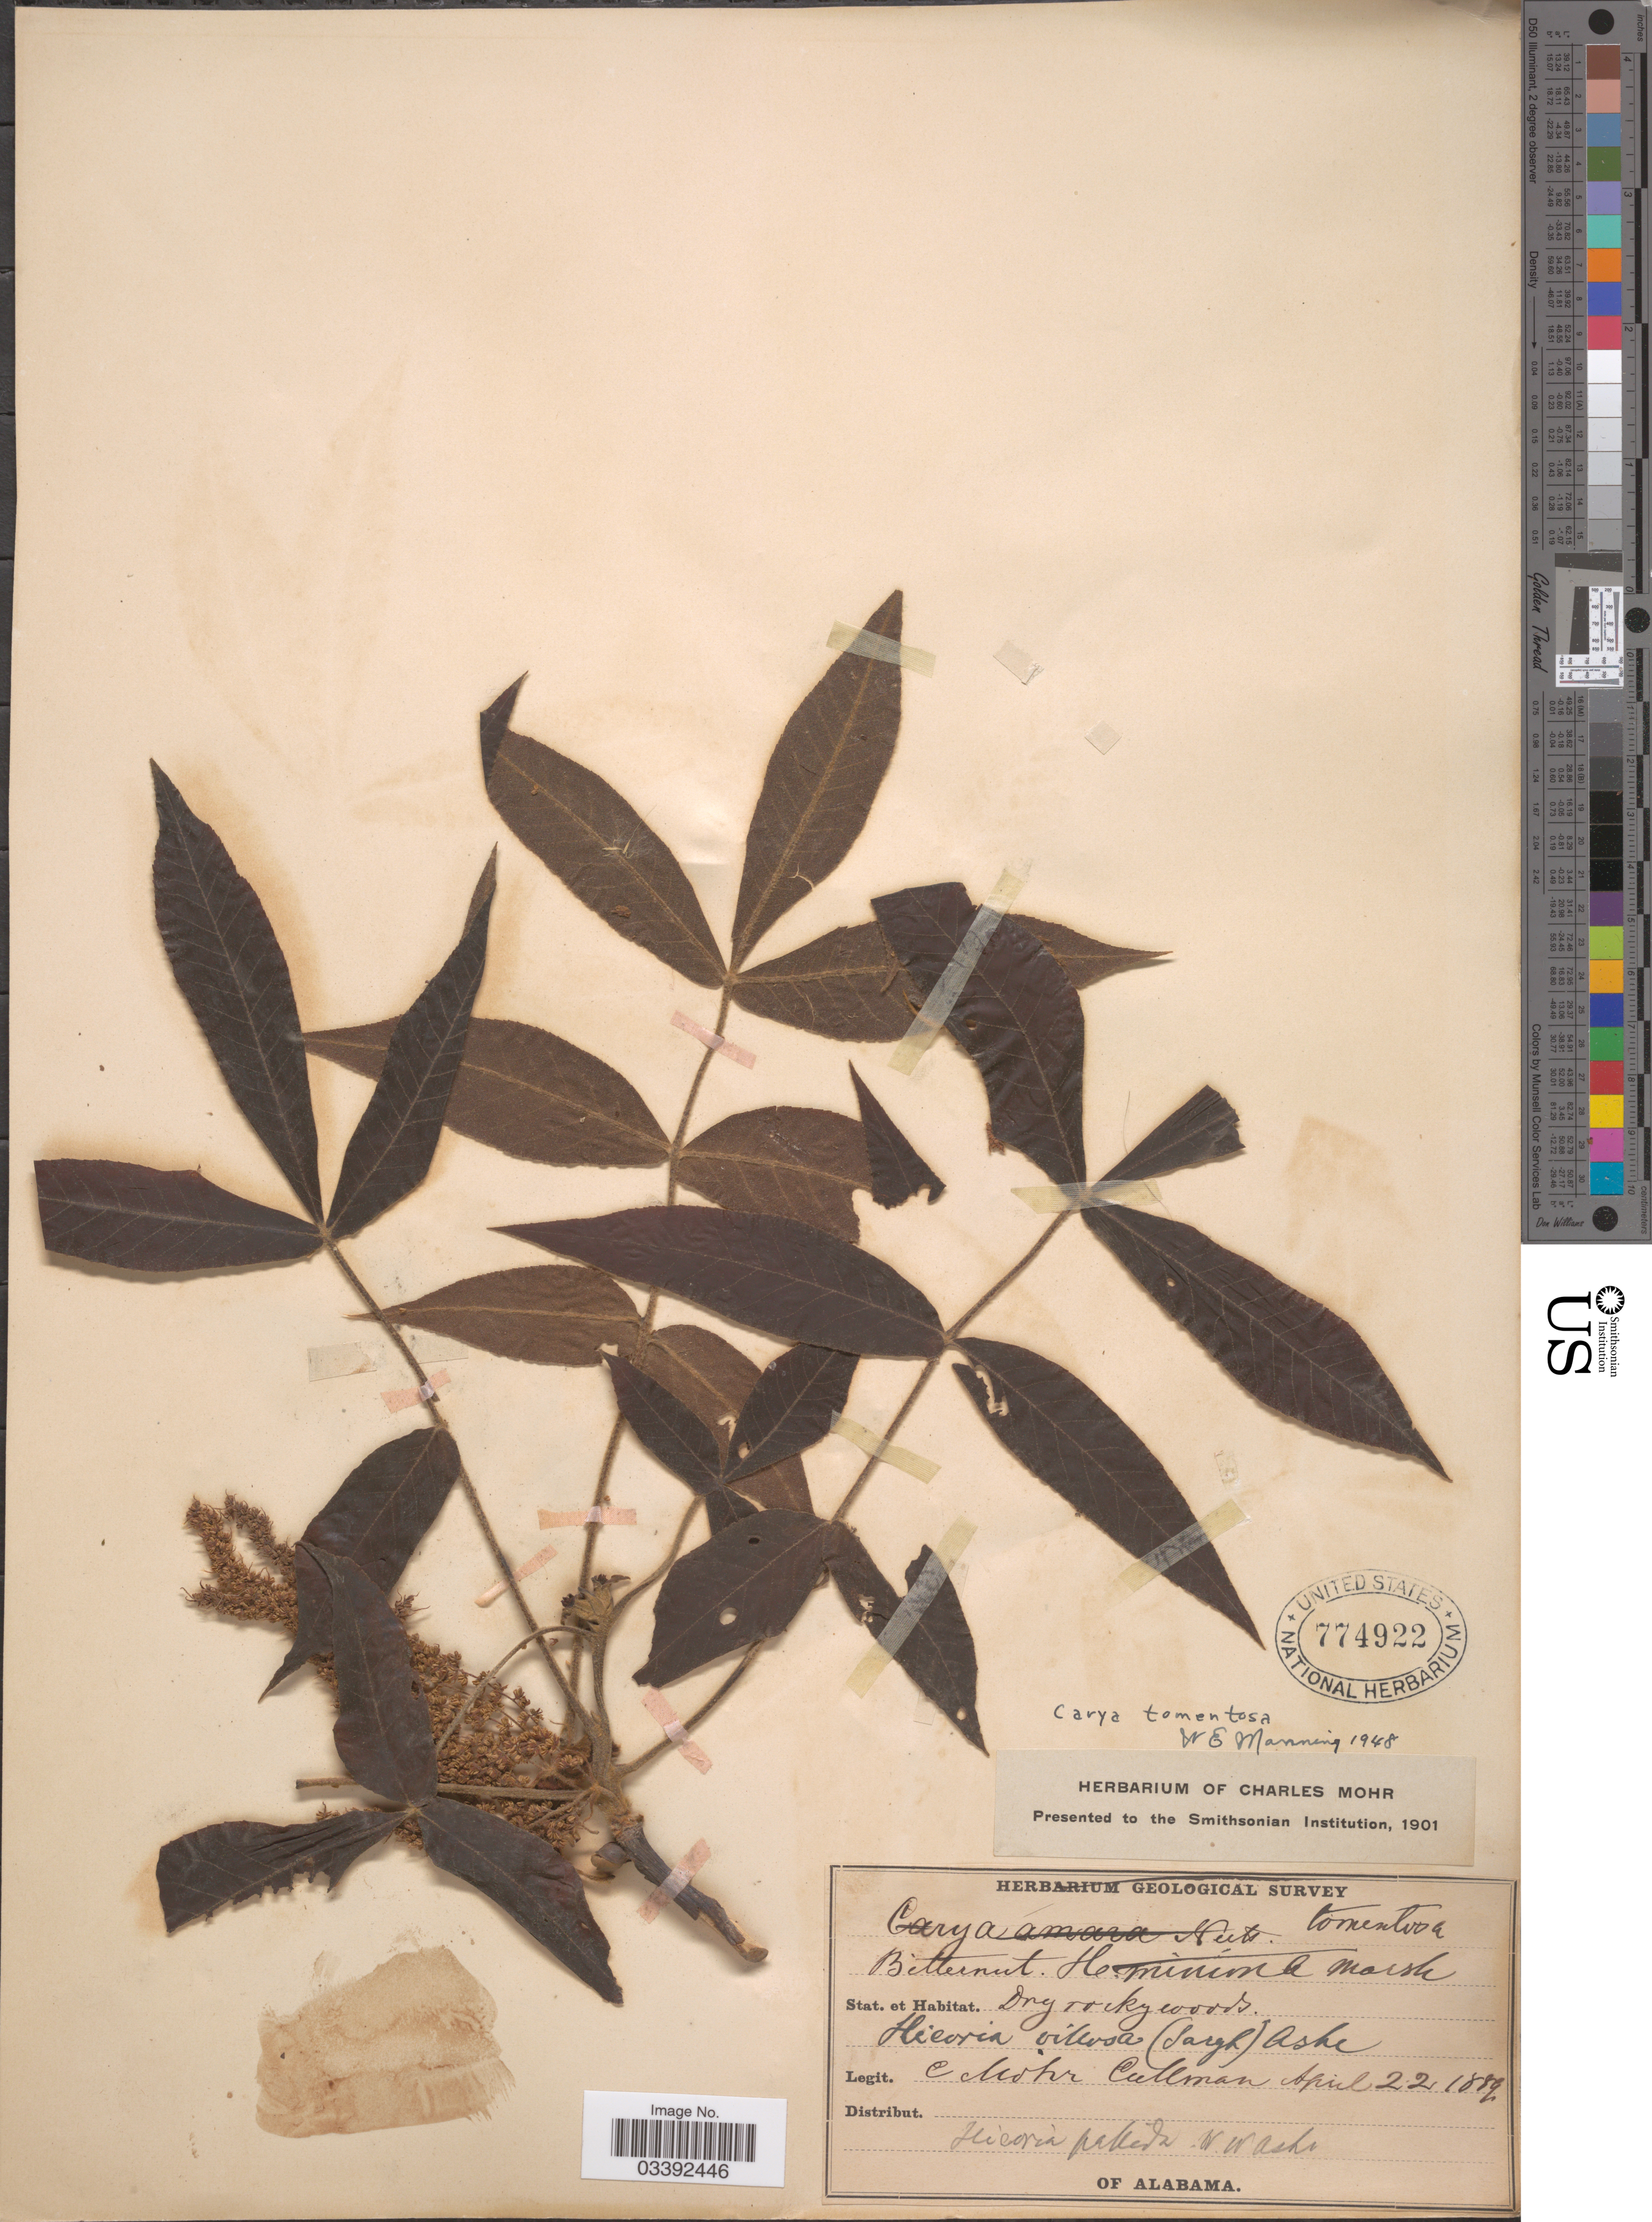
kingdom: Plantae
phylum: Tracheophyta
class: Magnoliopsida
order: Fagales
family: Juglandaceae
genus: Carya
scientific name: Carya tomentosa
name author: (Lam.) Nutt.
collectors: Mohr, C. T. (herbarium)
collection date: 1889-04-22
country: United States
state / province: Alabama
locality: Cullman.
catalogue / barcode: US 774922